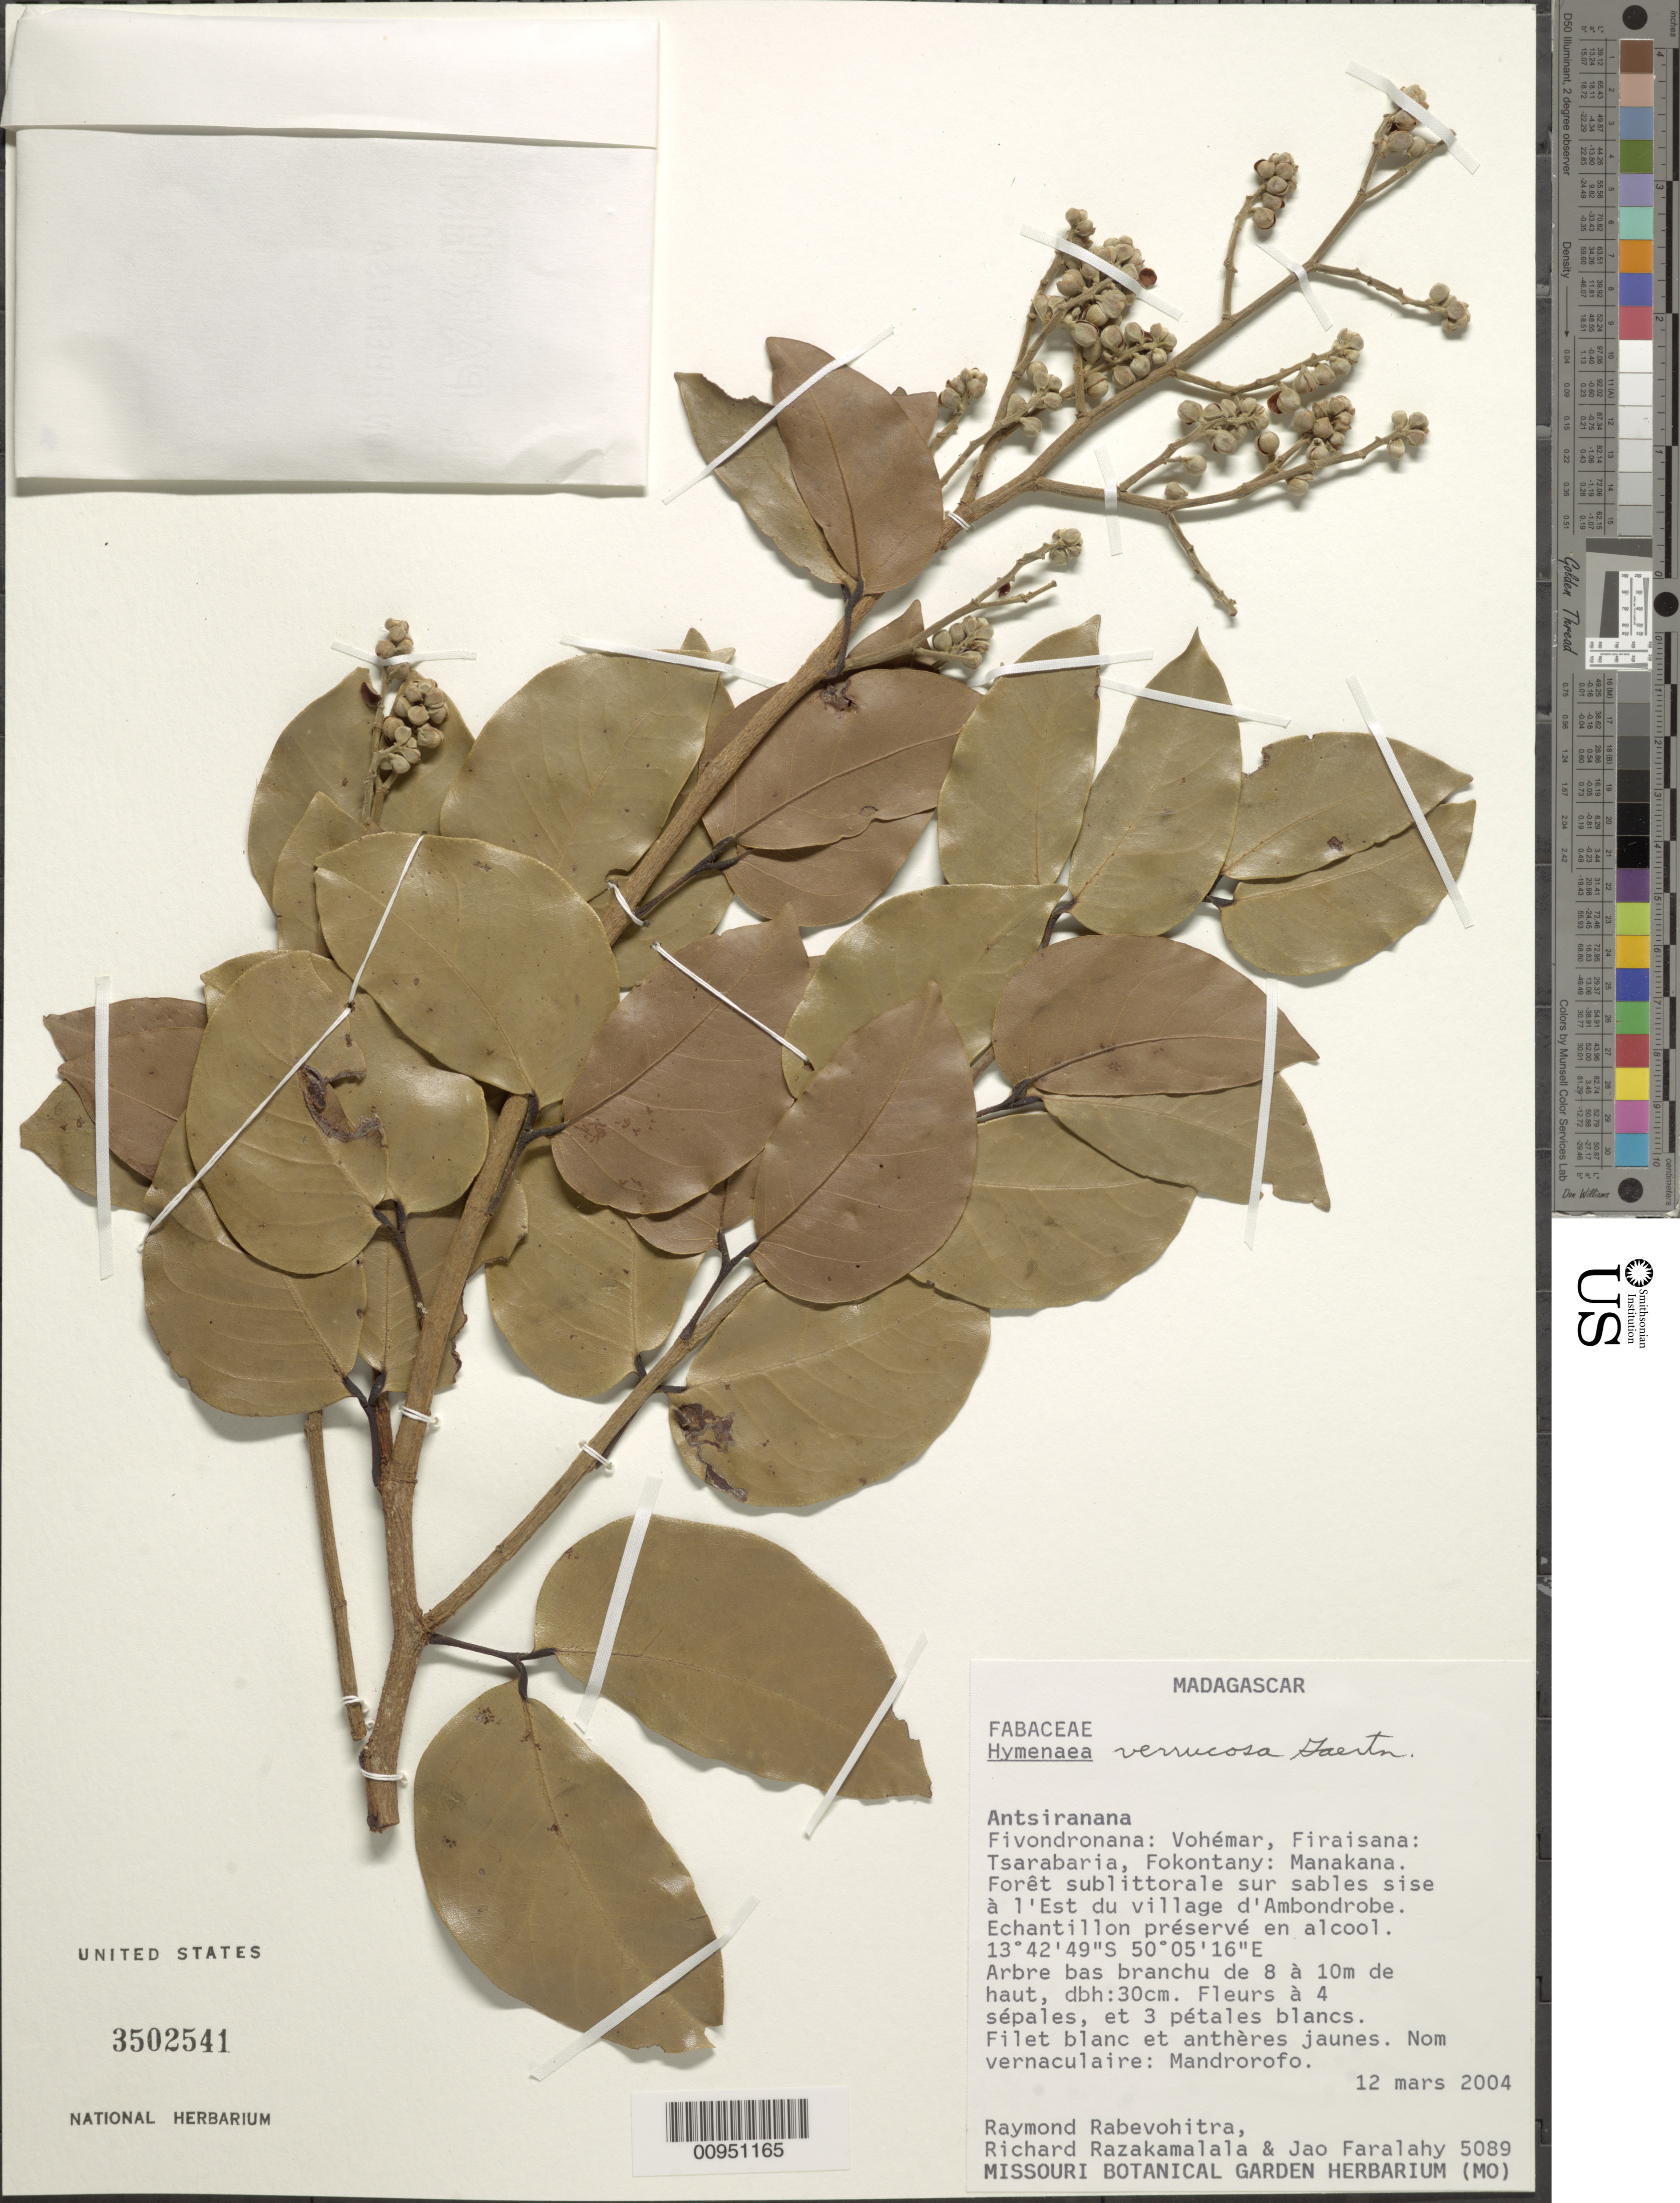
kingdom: Plantae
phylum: Tracheophyta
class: Magnoliopsida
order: Fabales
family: Fabaceae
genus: Hymenaea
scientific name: Hymenaea verrucosa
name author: Gaertn.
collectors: R. Rabevohitra, R. Razakamalala & J. Faralahy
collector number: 5089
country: Madagascar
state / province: Sava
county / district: Vohémar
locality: Fivondronana, Vohemar, Firaisana, Tsarabaria, Fokontany, Manakana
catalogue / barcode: US 3502541